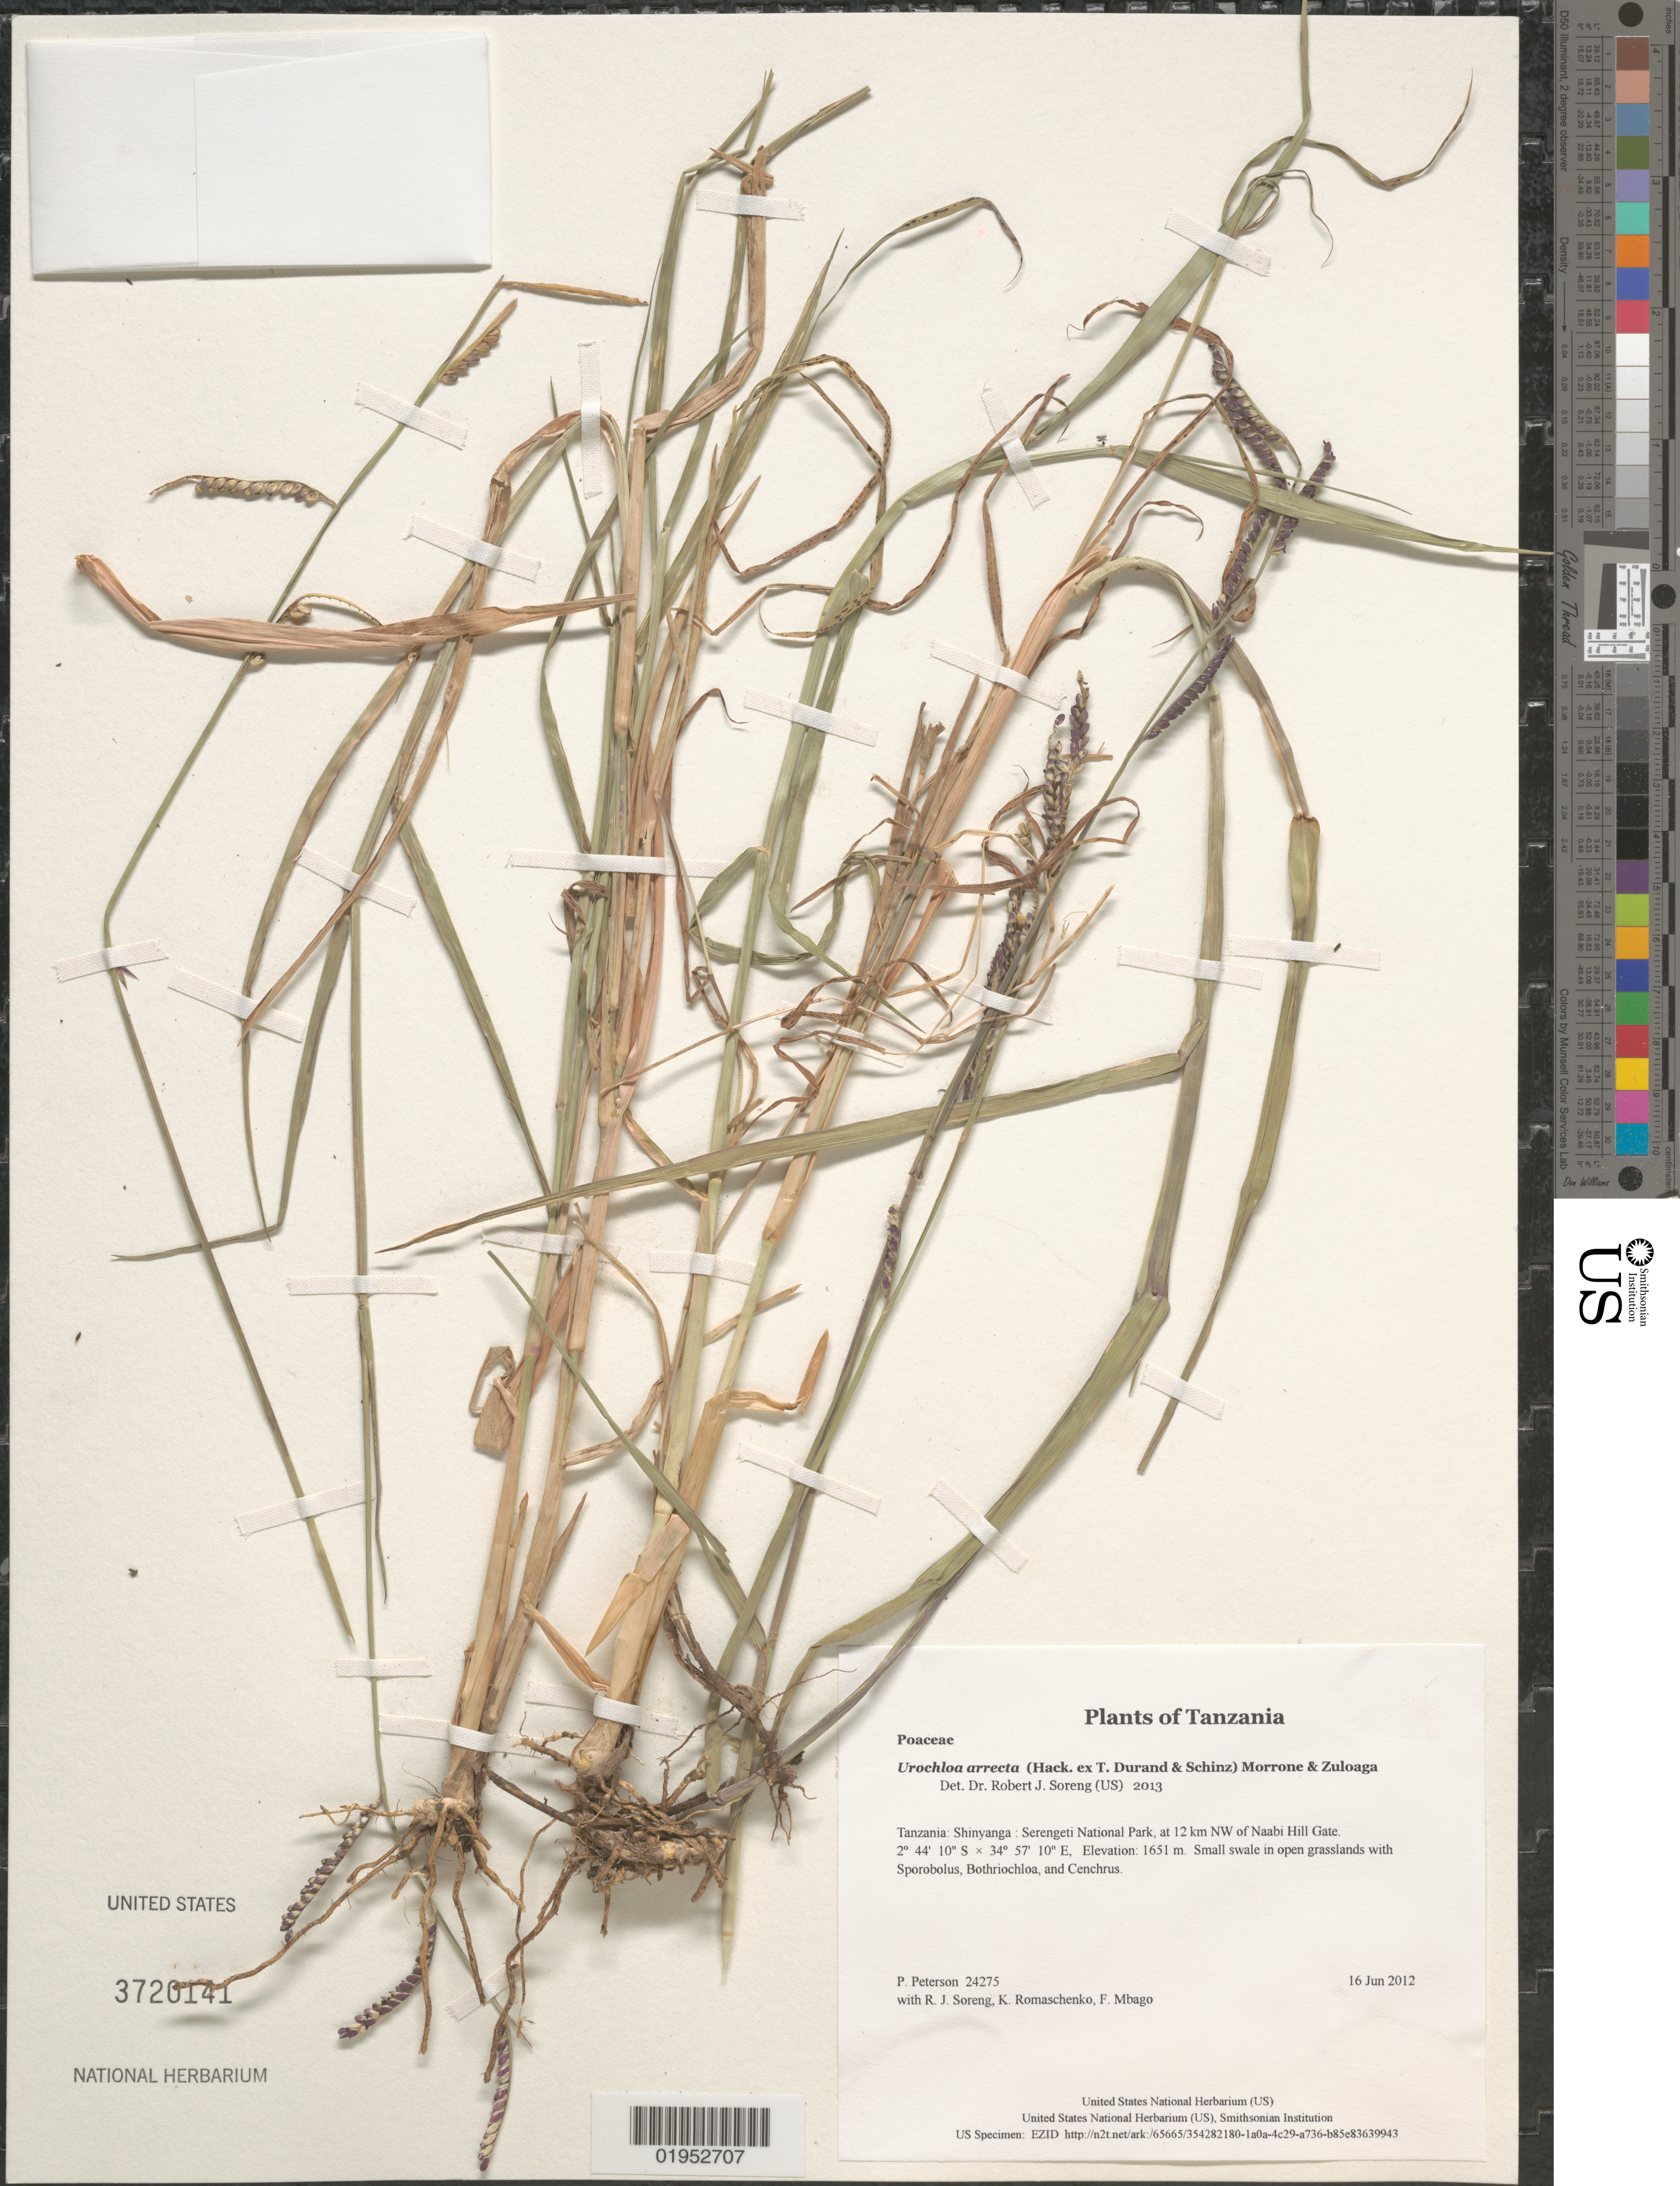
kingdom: Plantae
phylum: Tracheophyta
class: Liliopsida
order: Poales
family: Poaceae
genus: Urochloa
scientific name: Urochloa arrecta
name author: (Hack. ex Durand & Schinz) Morrone & Zuloaga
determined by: Soreng, Robert J., Research Associate (BOT), Smithsonian Institution - National Museum of Natural History (UNITED STATES)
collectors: P. M. Peterson, R. J. Soreng, K. Romaschenko & F. Mbago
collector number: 24275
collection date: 2012-06-16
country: Tanzania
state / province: Shinyanga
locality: Serengeti National Park, at 12 km NW of Naabi Hill Gate.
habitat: Small swale in open grasslands with Sporobolus, Bothriochloa, and Cenchrus.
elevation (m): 1651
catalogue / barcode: US 3720141